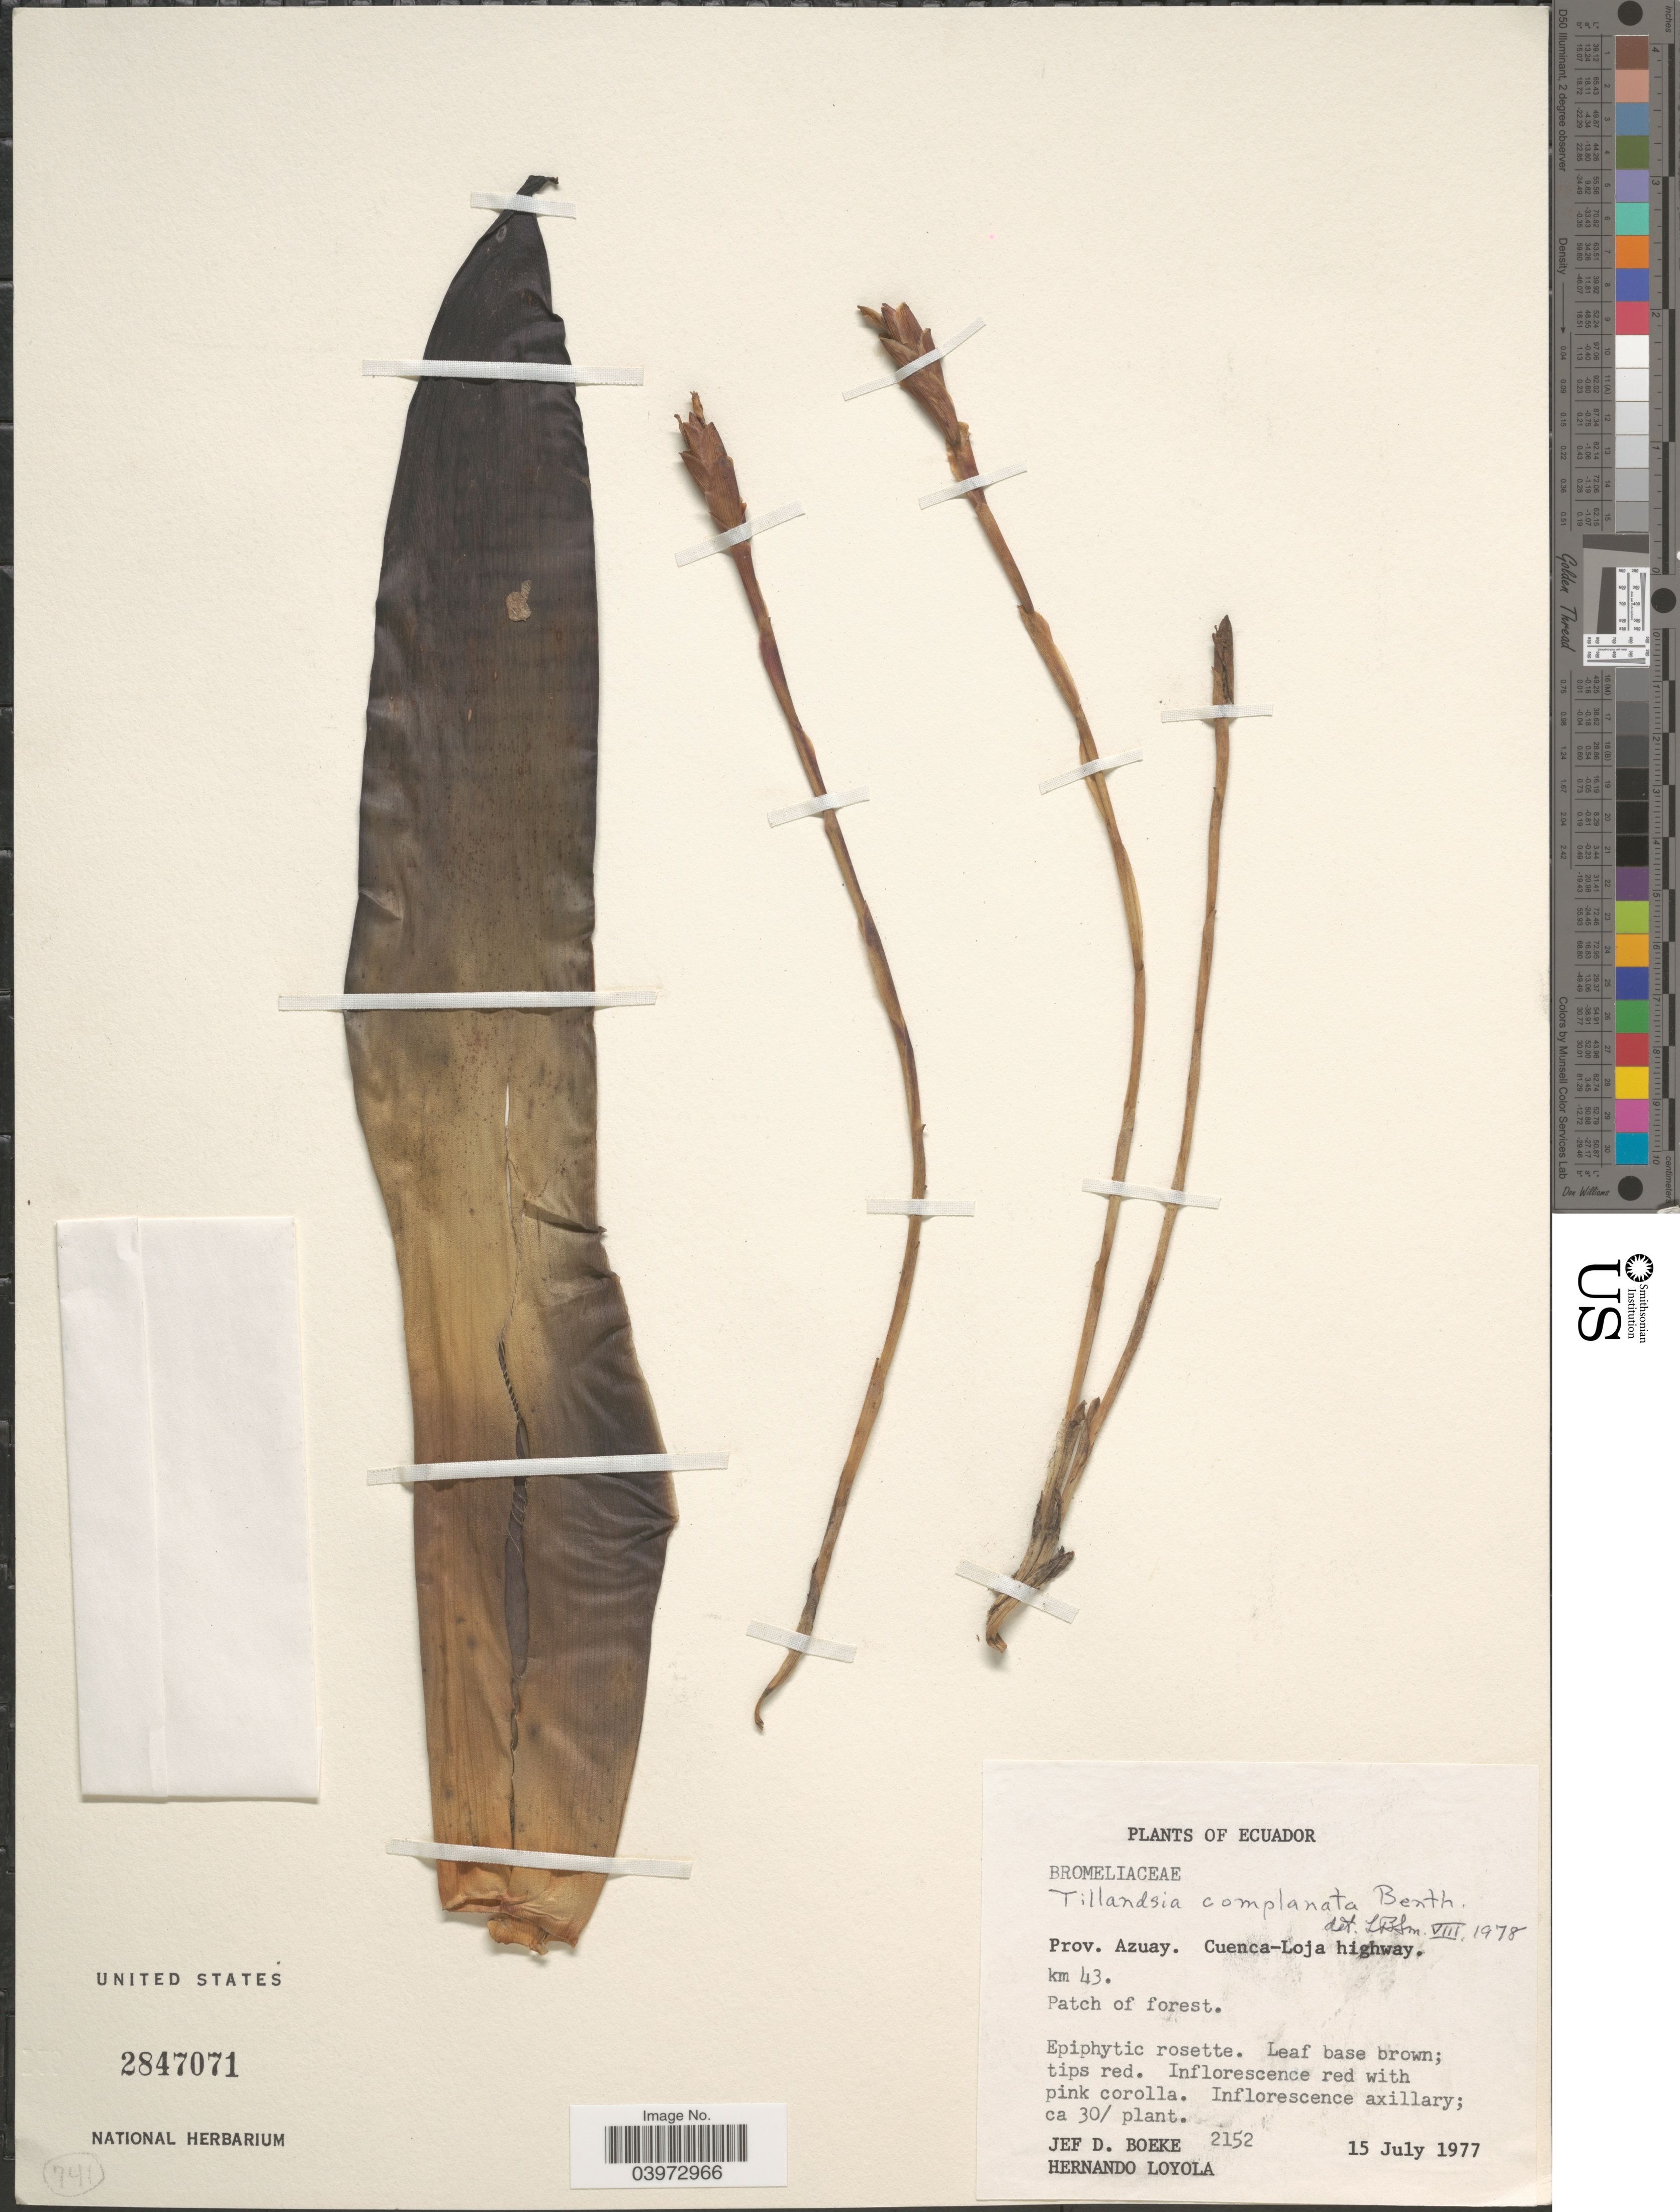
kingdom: Plantae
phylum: Tracheophyta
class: Liliopsida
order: Poales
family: Bromeliaceae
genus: Tillandsia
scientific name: Tillandsia complanata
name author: Benth.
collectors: J. Boeke & H. Loyola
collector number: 2152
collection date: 1977-07-15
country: Ecuador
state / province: Azuay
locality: Cuenca-Loja highway. Km 43. Patch of forest.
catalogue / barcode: US 2847071